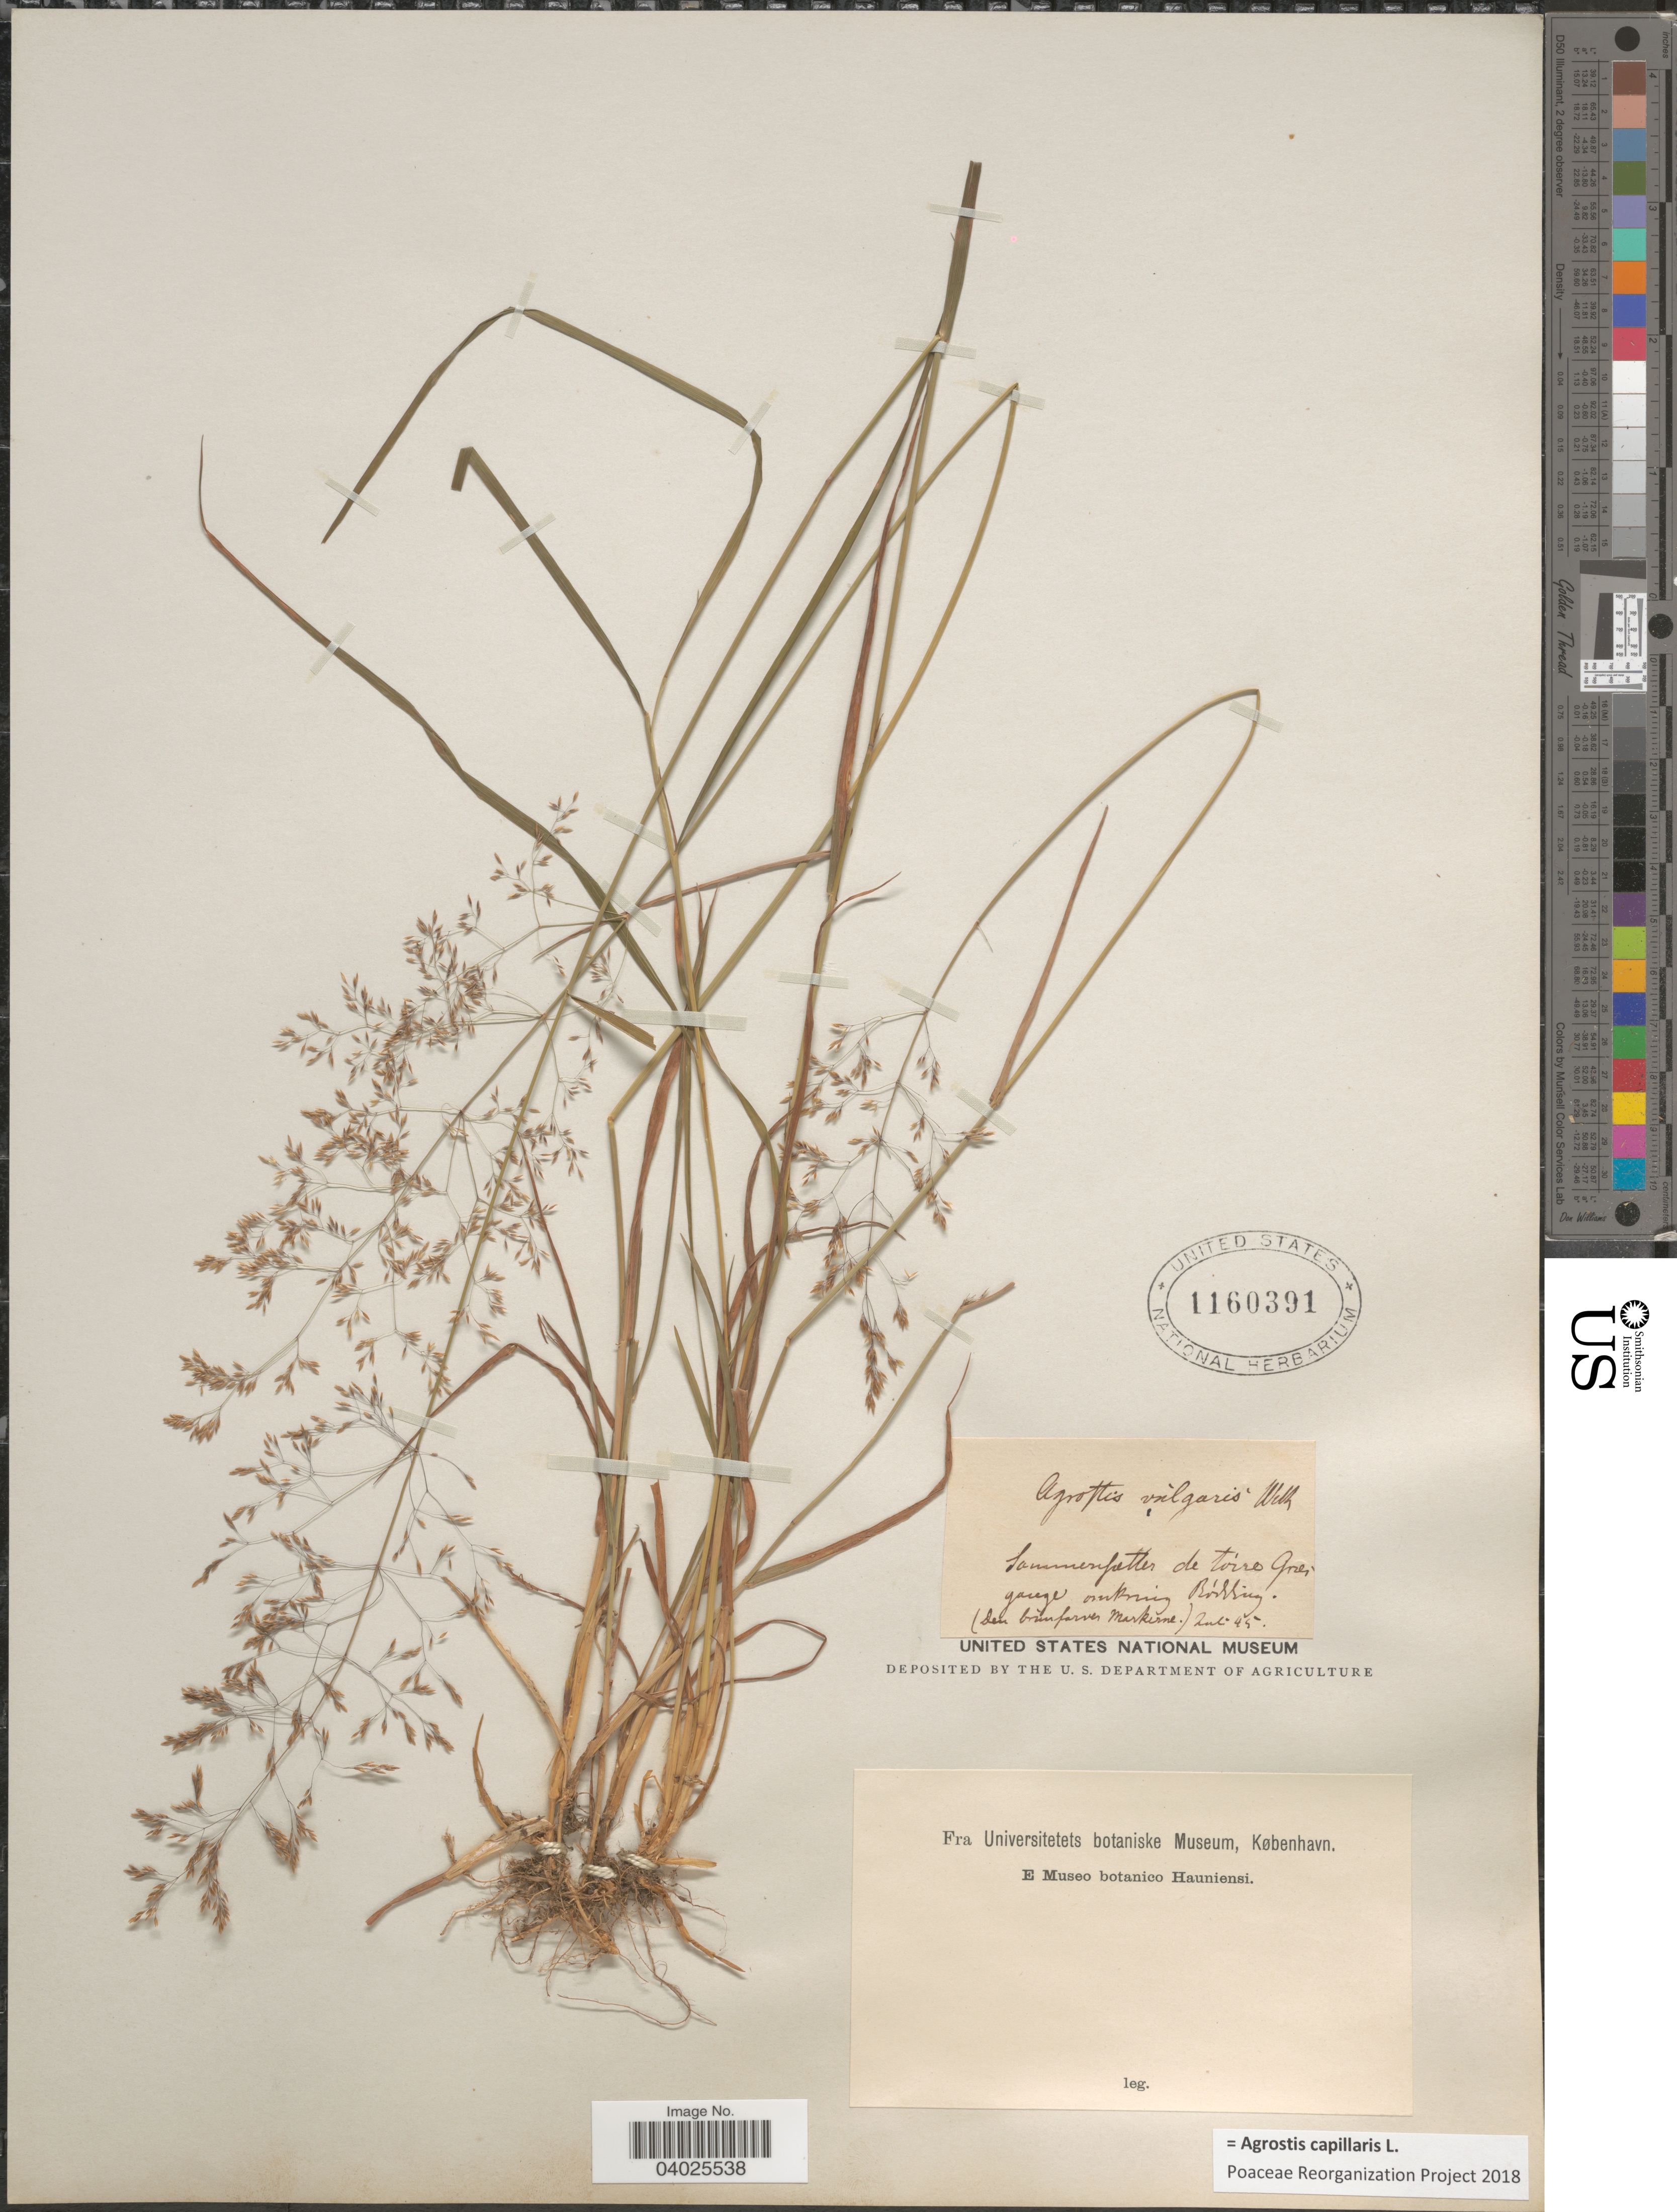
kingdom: Plantae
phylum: Tracheophyta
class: Liliopsida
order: Poales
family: Poaceae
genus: Agrostis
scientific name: Agrostis capillaris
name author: L.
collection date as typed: Transcribed d/m/y: /7/45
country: Germany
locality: Sommerfatter de toíre Gries gauge omking Rohring [interpreted].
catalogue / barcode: US 1160391